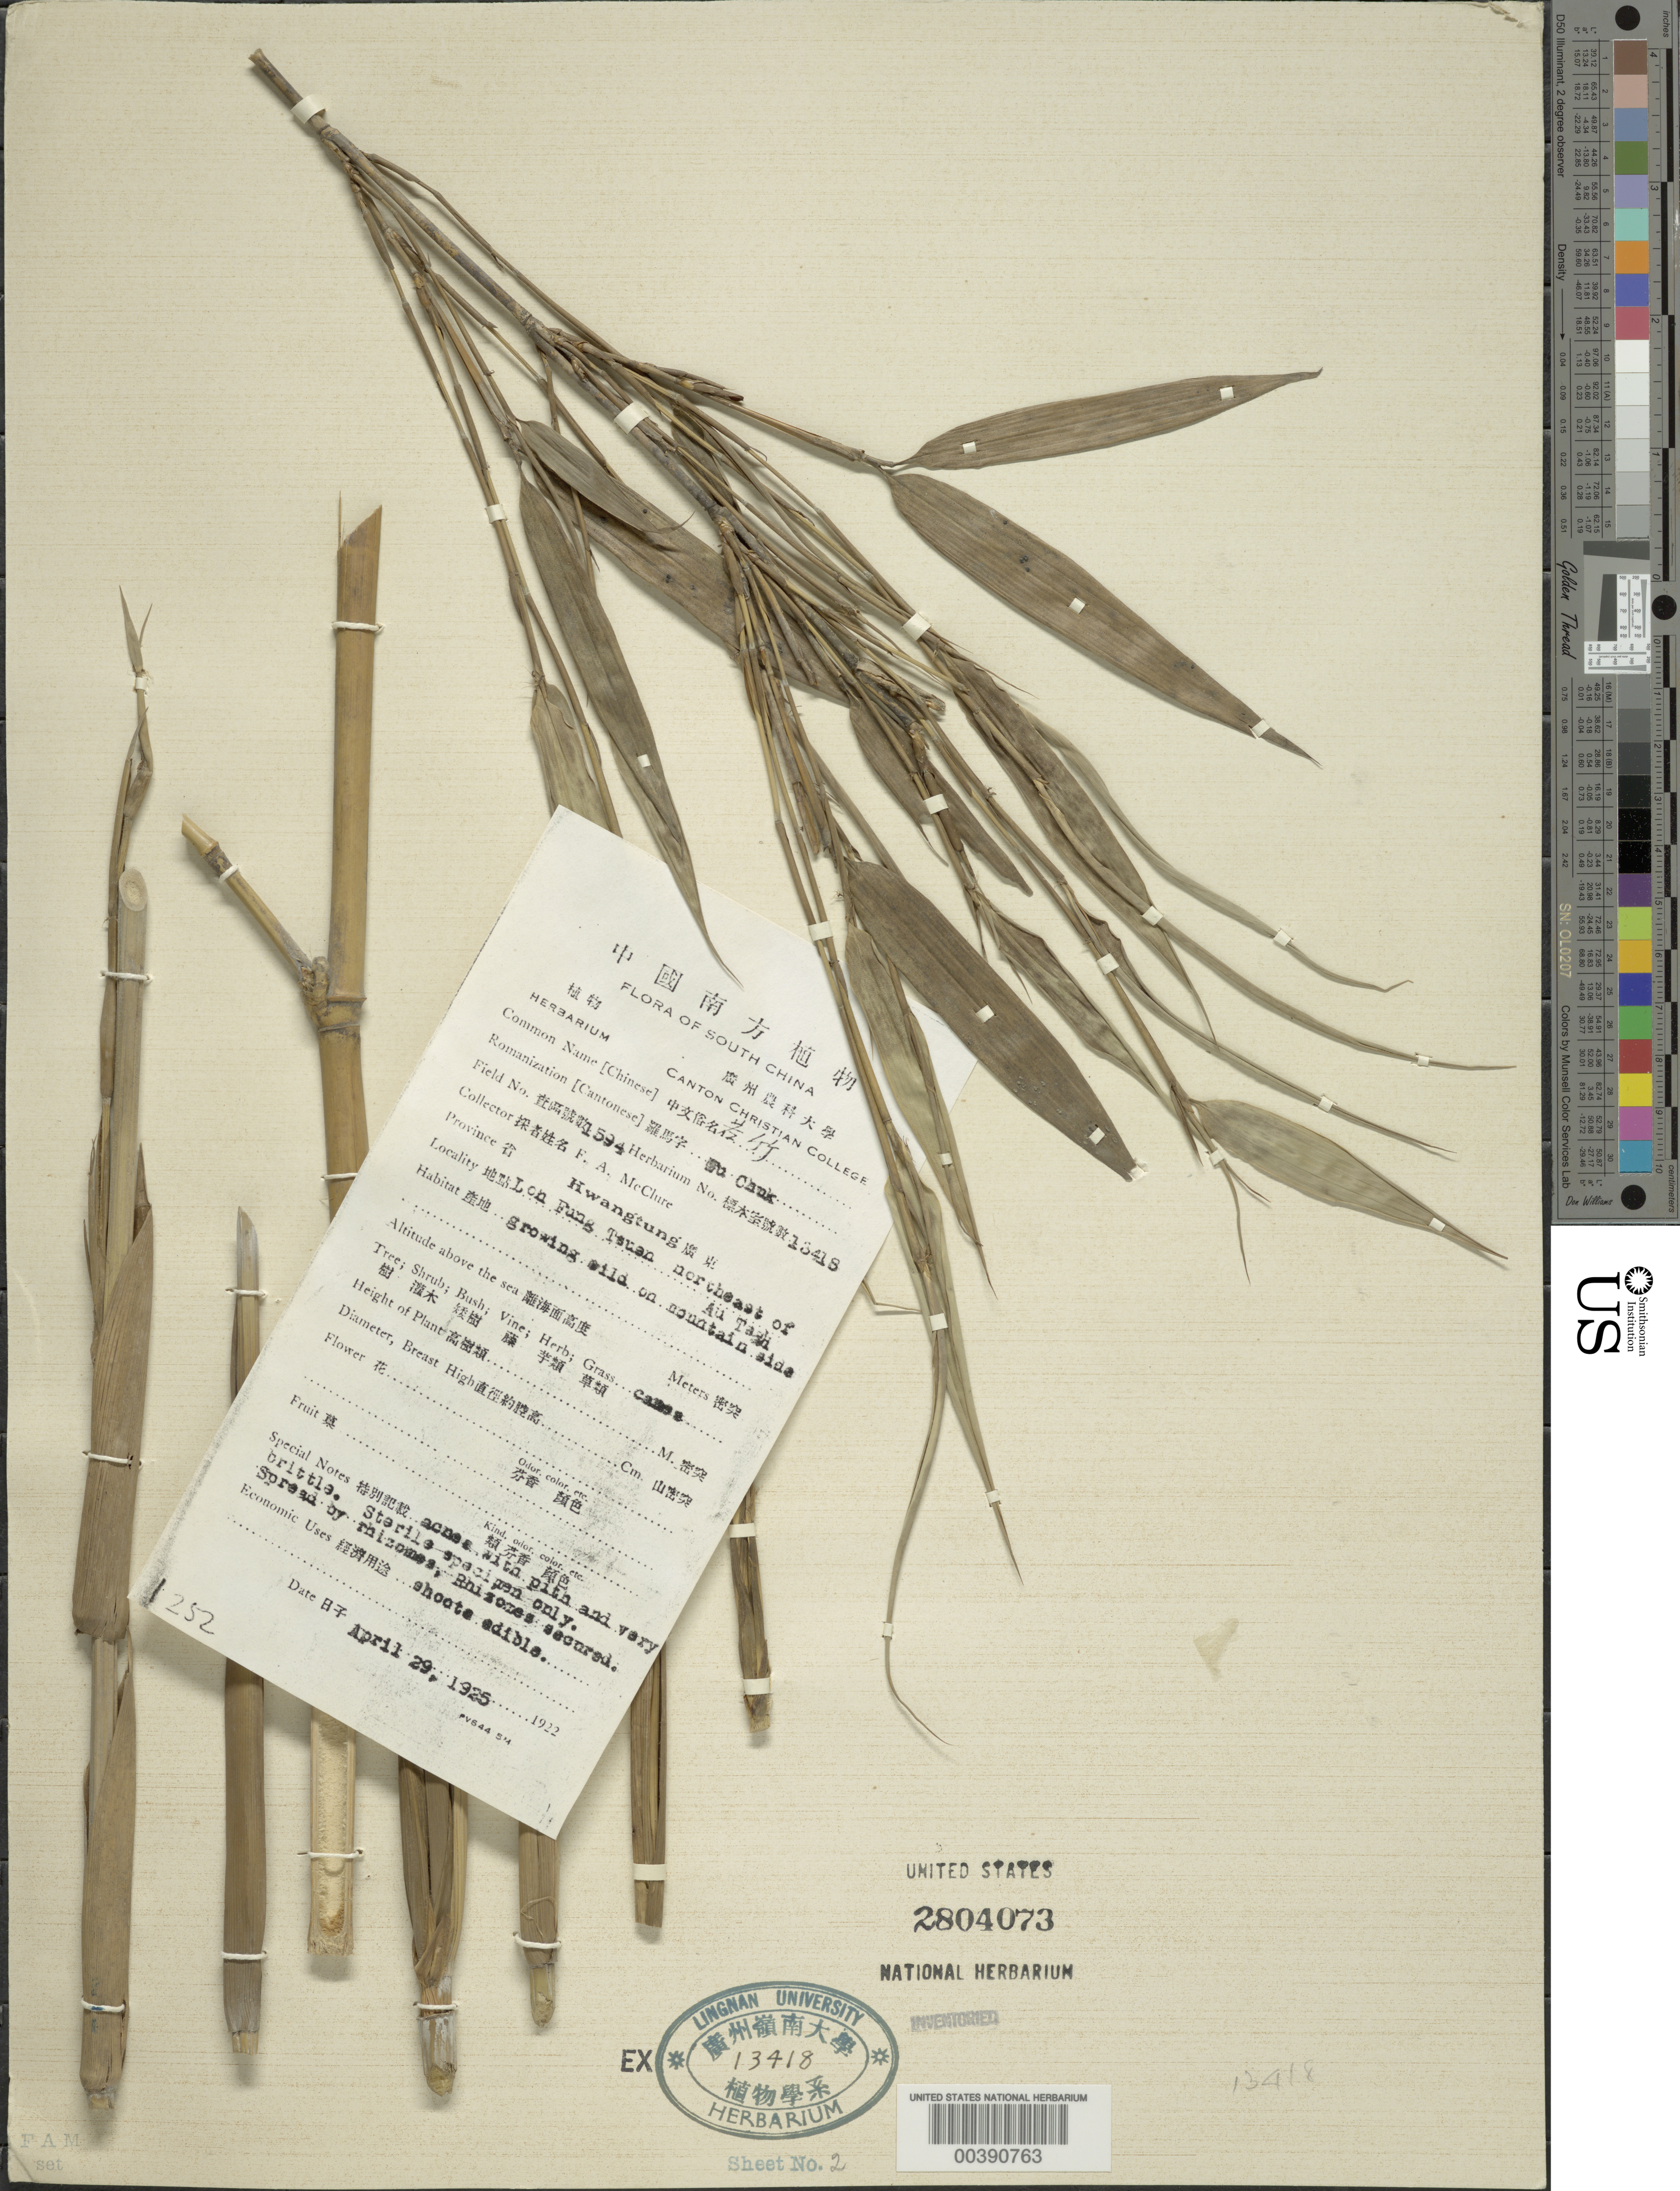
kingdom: Plantae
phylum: Tracheophyta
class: Liliopsida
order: Poales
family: Poaceae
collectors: F. A. McClure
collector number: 1594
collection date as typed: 29 Apr 1925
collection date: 1925-04-29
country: China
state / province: Guangdong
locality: Lon Fung Tsuen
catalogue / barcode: US 2804073